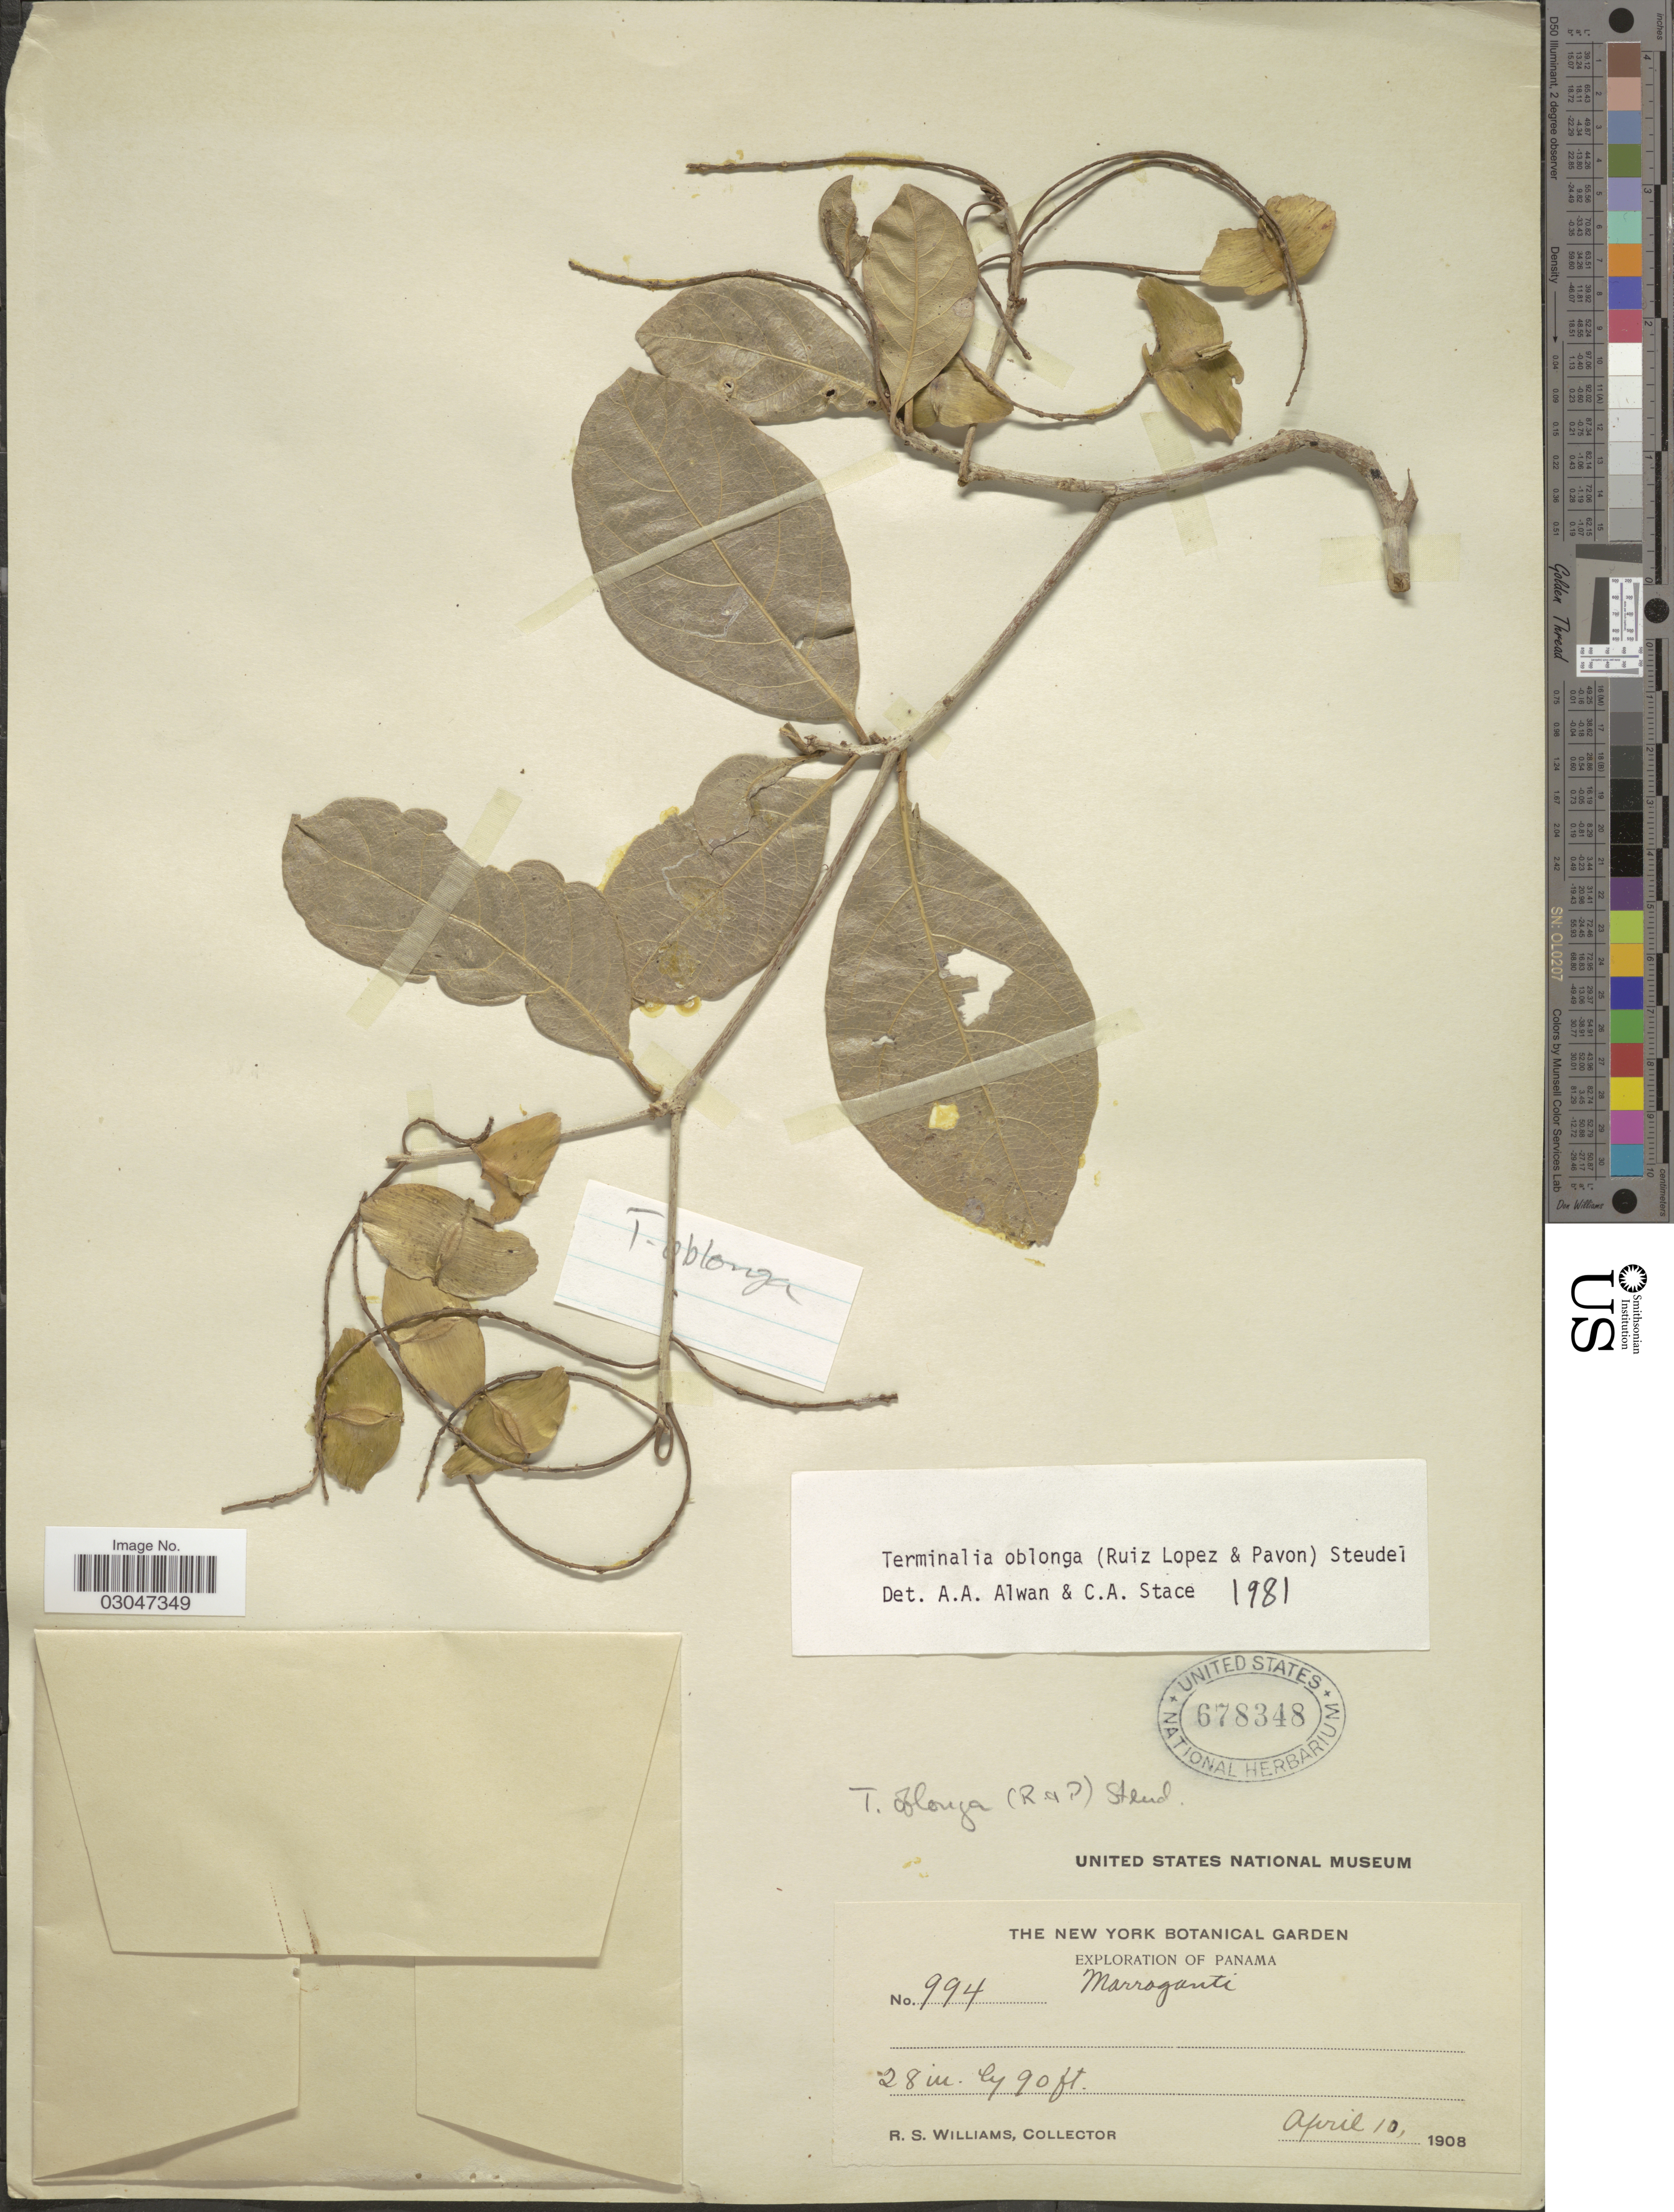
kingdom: Plantae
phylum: Tracheophyta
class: Magnoliopsida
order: Myrtales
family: Combretaceae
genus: Terminalia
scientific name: Terminalia oblonga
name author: (Ruiz & Pav.) Steud.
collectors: R. S. Williams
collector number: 994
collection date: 1908-04-10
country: Panama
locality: Marroganti.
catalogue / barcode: US 678348